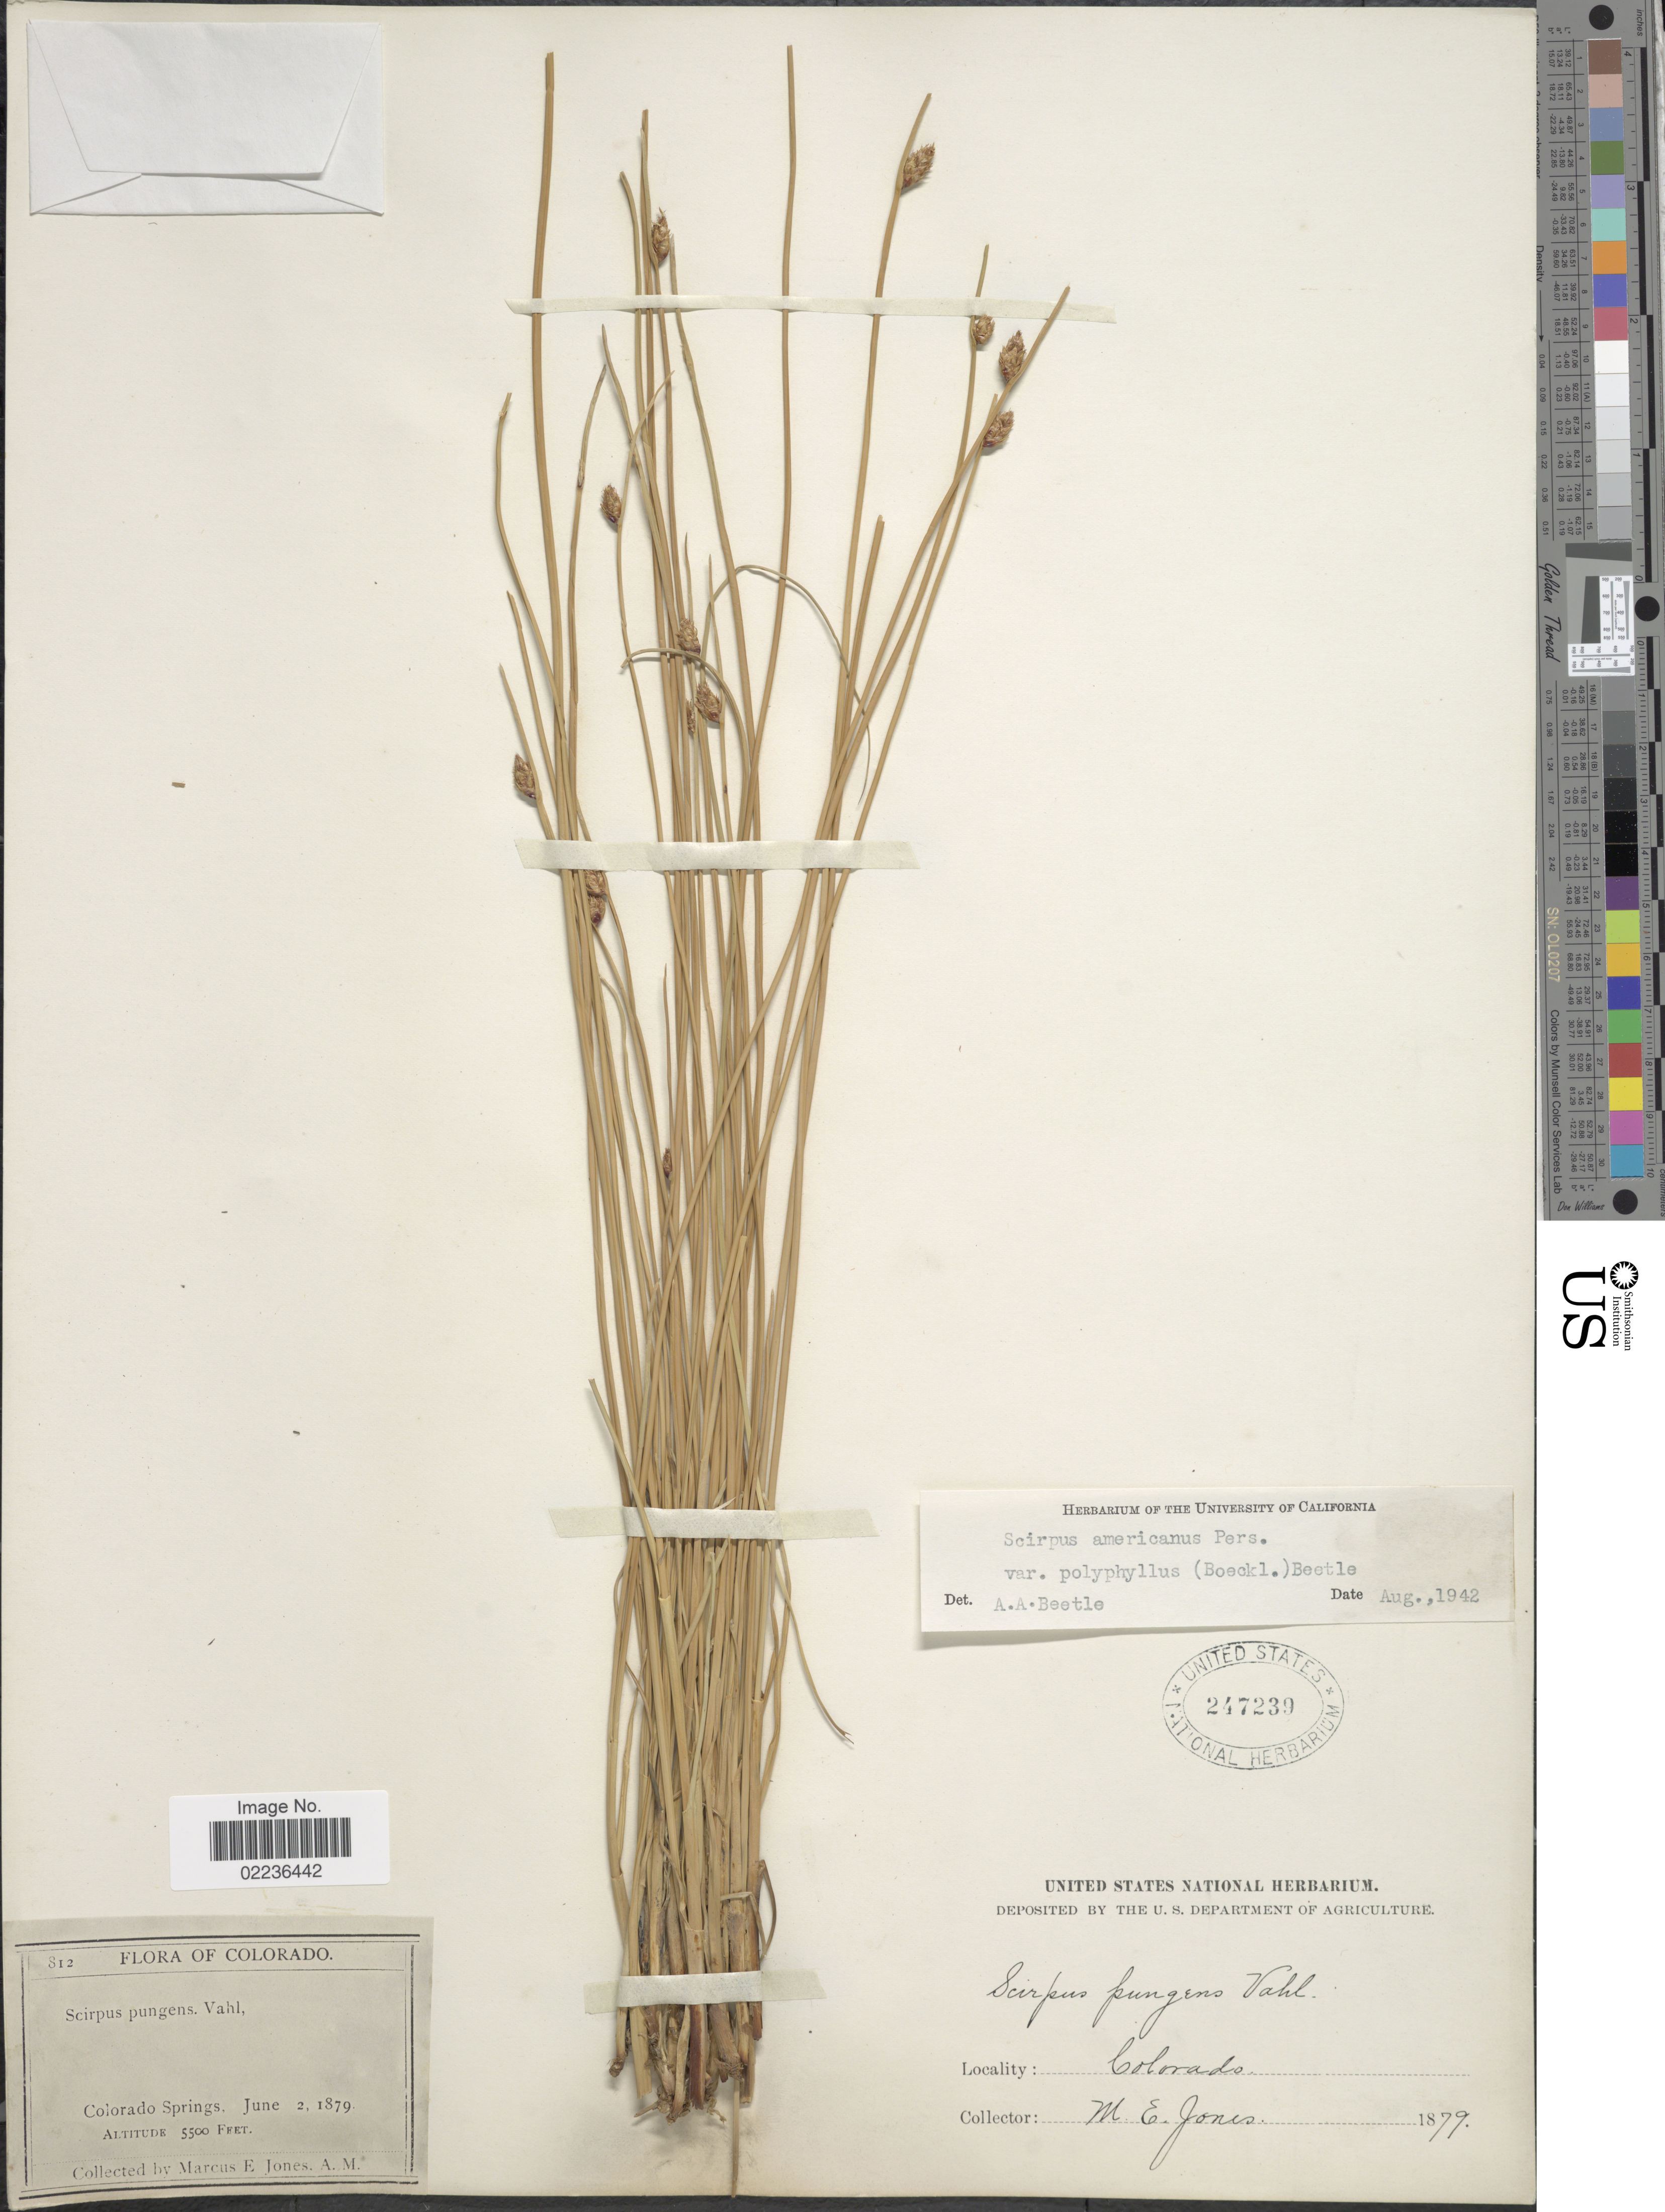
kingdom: Plantae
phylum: Tracheophyta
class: Liliopsida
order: Poales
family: Cyperaceae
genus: Schoenoplectus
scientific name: Schoenoplectus pungens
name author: (Vahl) Palla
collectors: M. E. Jones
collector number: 812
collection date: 1879-06-02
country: United States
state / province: Colorado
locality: Colorado Springs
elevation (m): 1676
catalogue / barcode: US 247239